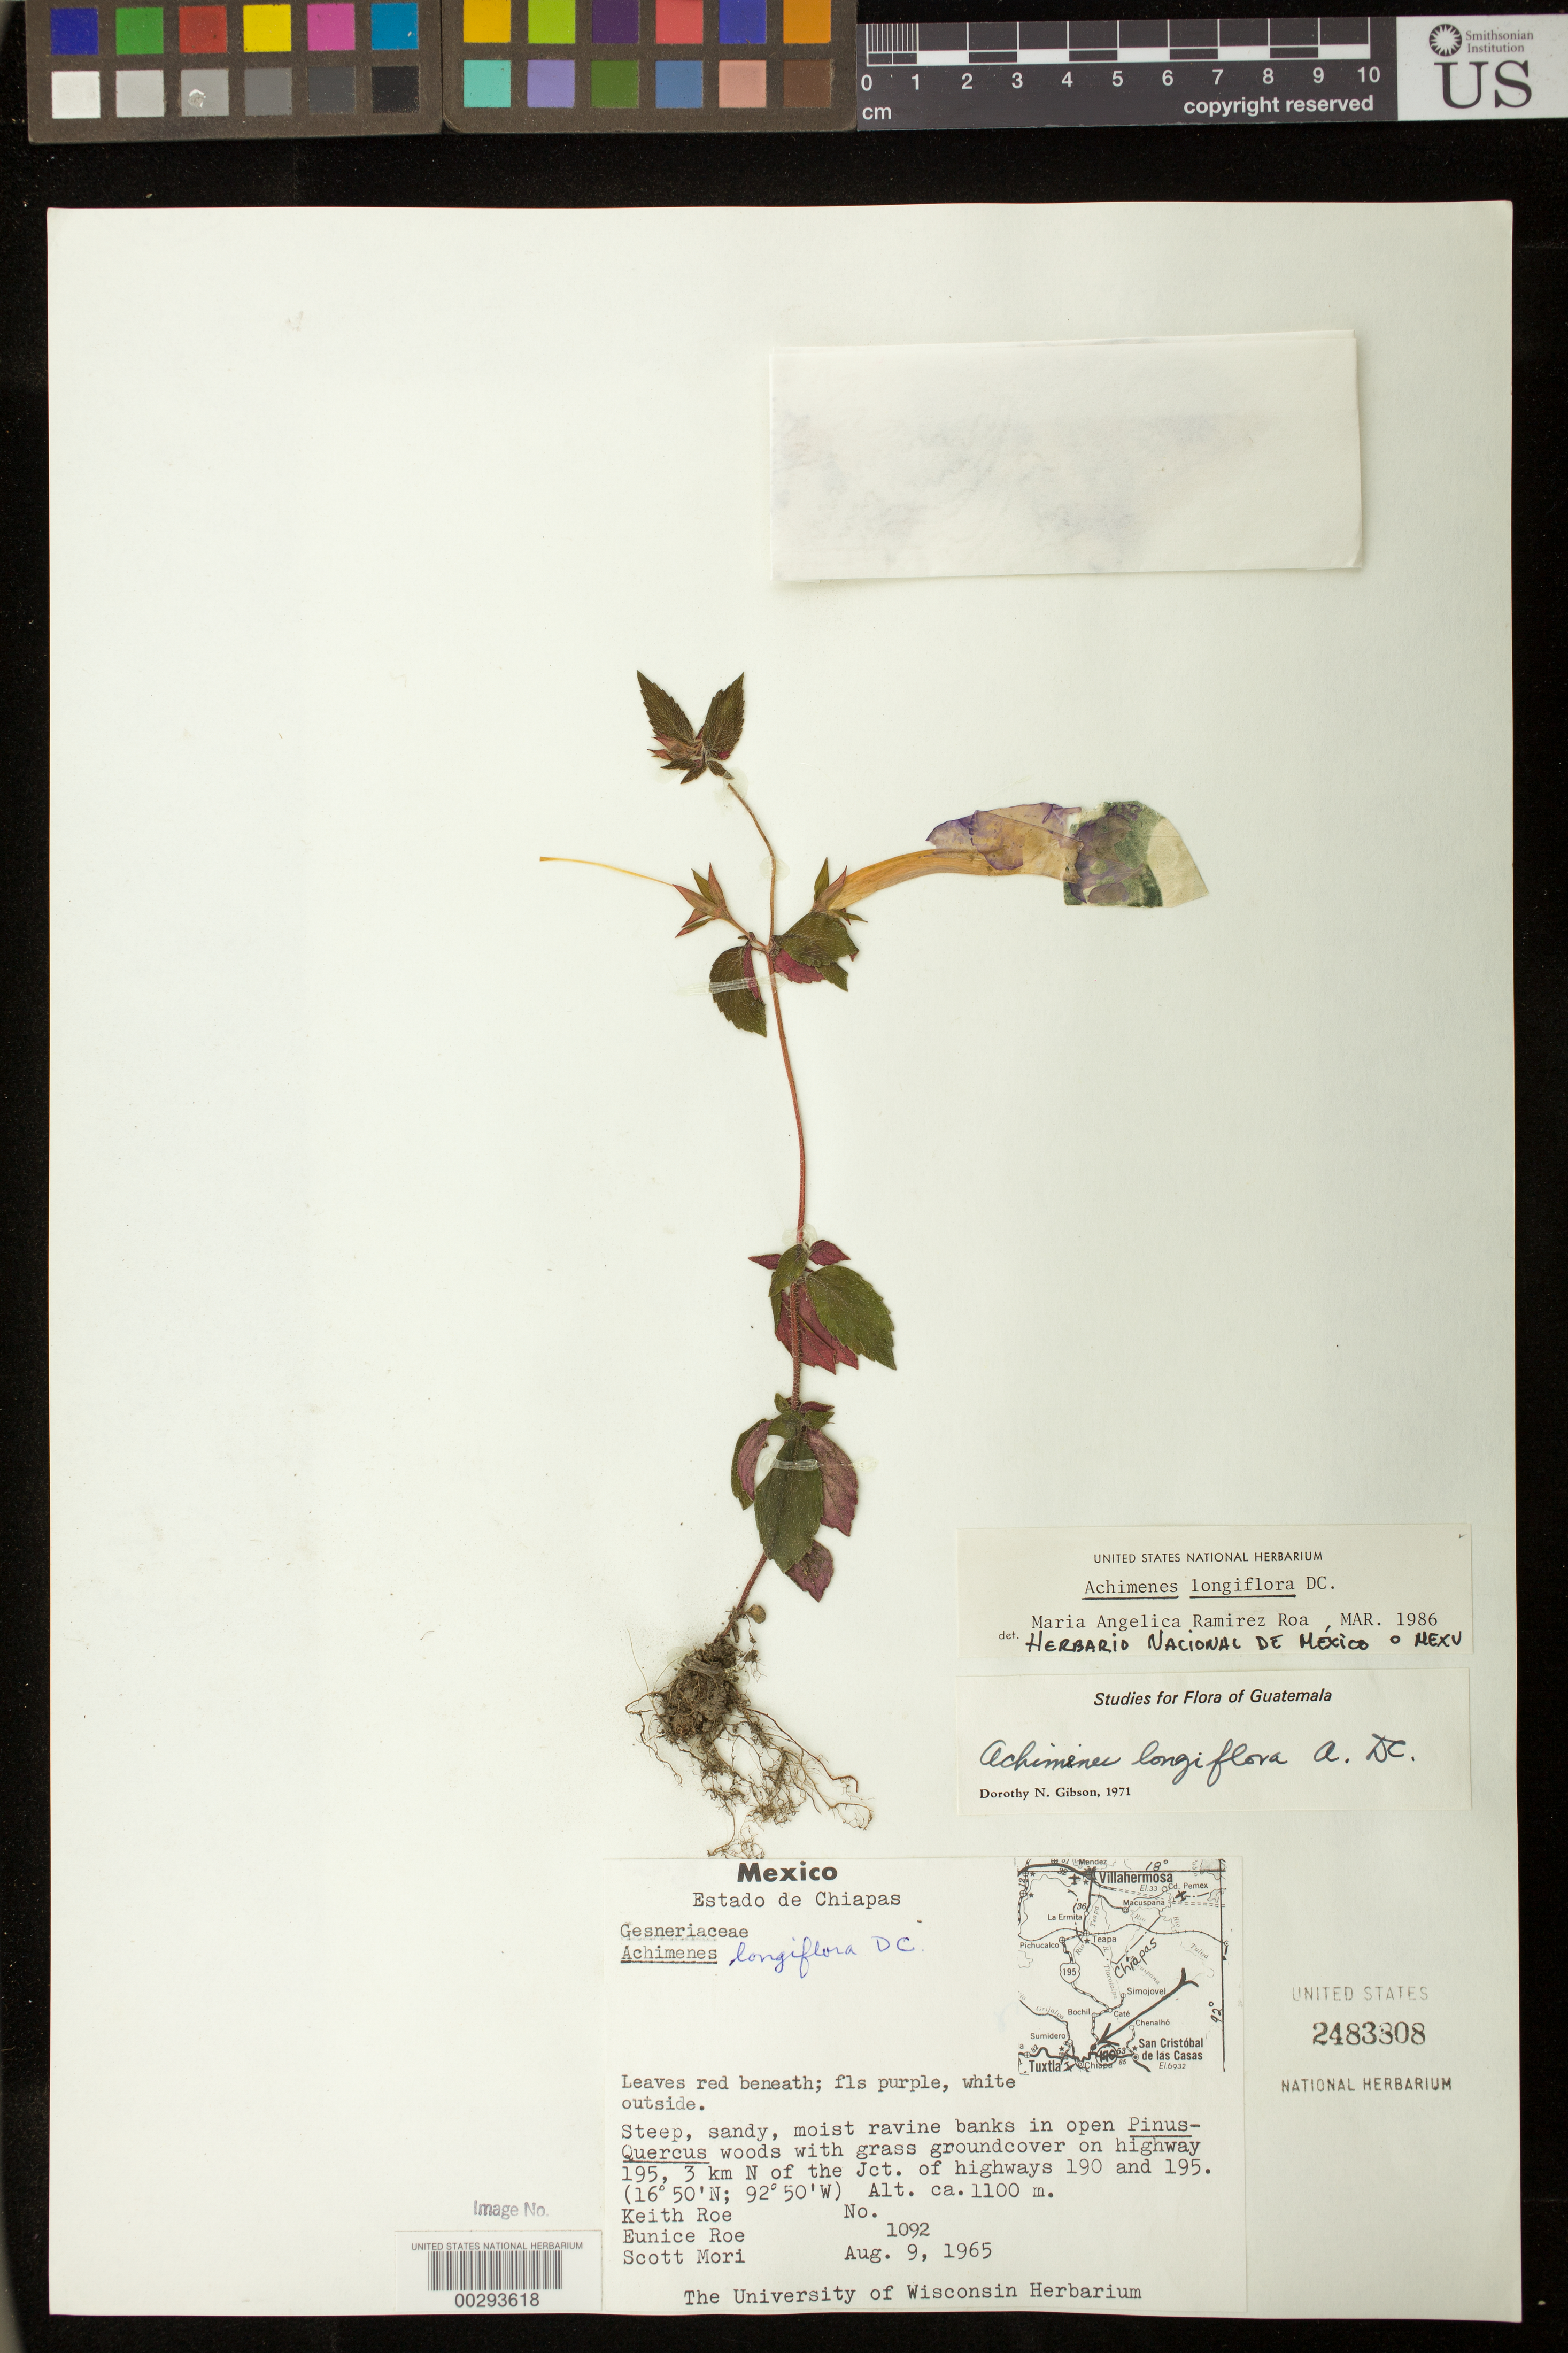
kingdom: Plantae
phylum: Tracheophyta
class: Magnoliopsida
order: Lamiales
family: Gesneriaceae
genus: Achimenes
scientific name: Achimenes longiflora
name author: DC.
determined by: Skog, Laurence E.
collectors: K. Roe, E. Roe & S. Mori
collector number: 1092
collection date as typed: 09 Aug 1965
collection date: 1965-08-09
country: Mexico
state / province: Chiapas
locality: On highway 195, 3 km N of the jct of highways 190 and 195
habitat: Steep, sandy, moist ravine banks in open Pinus-Quercus woods with grass groundcover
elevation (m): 1100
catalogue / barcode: US 2483808